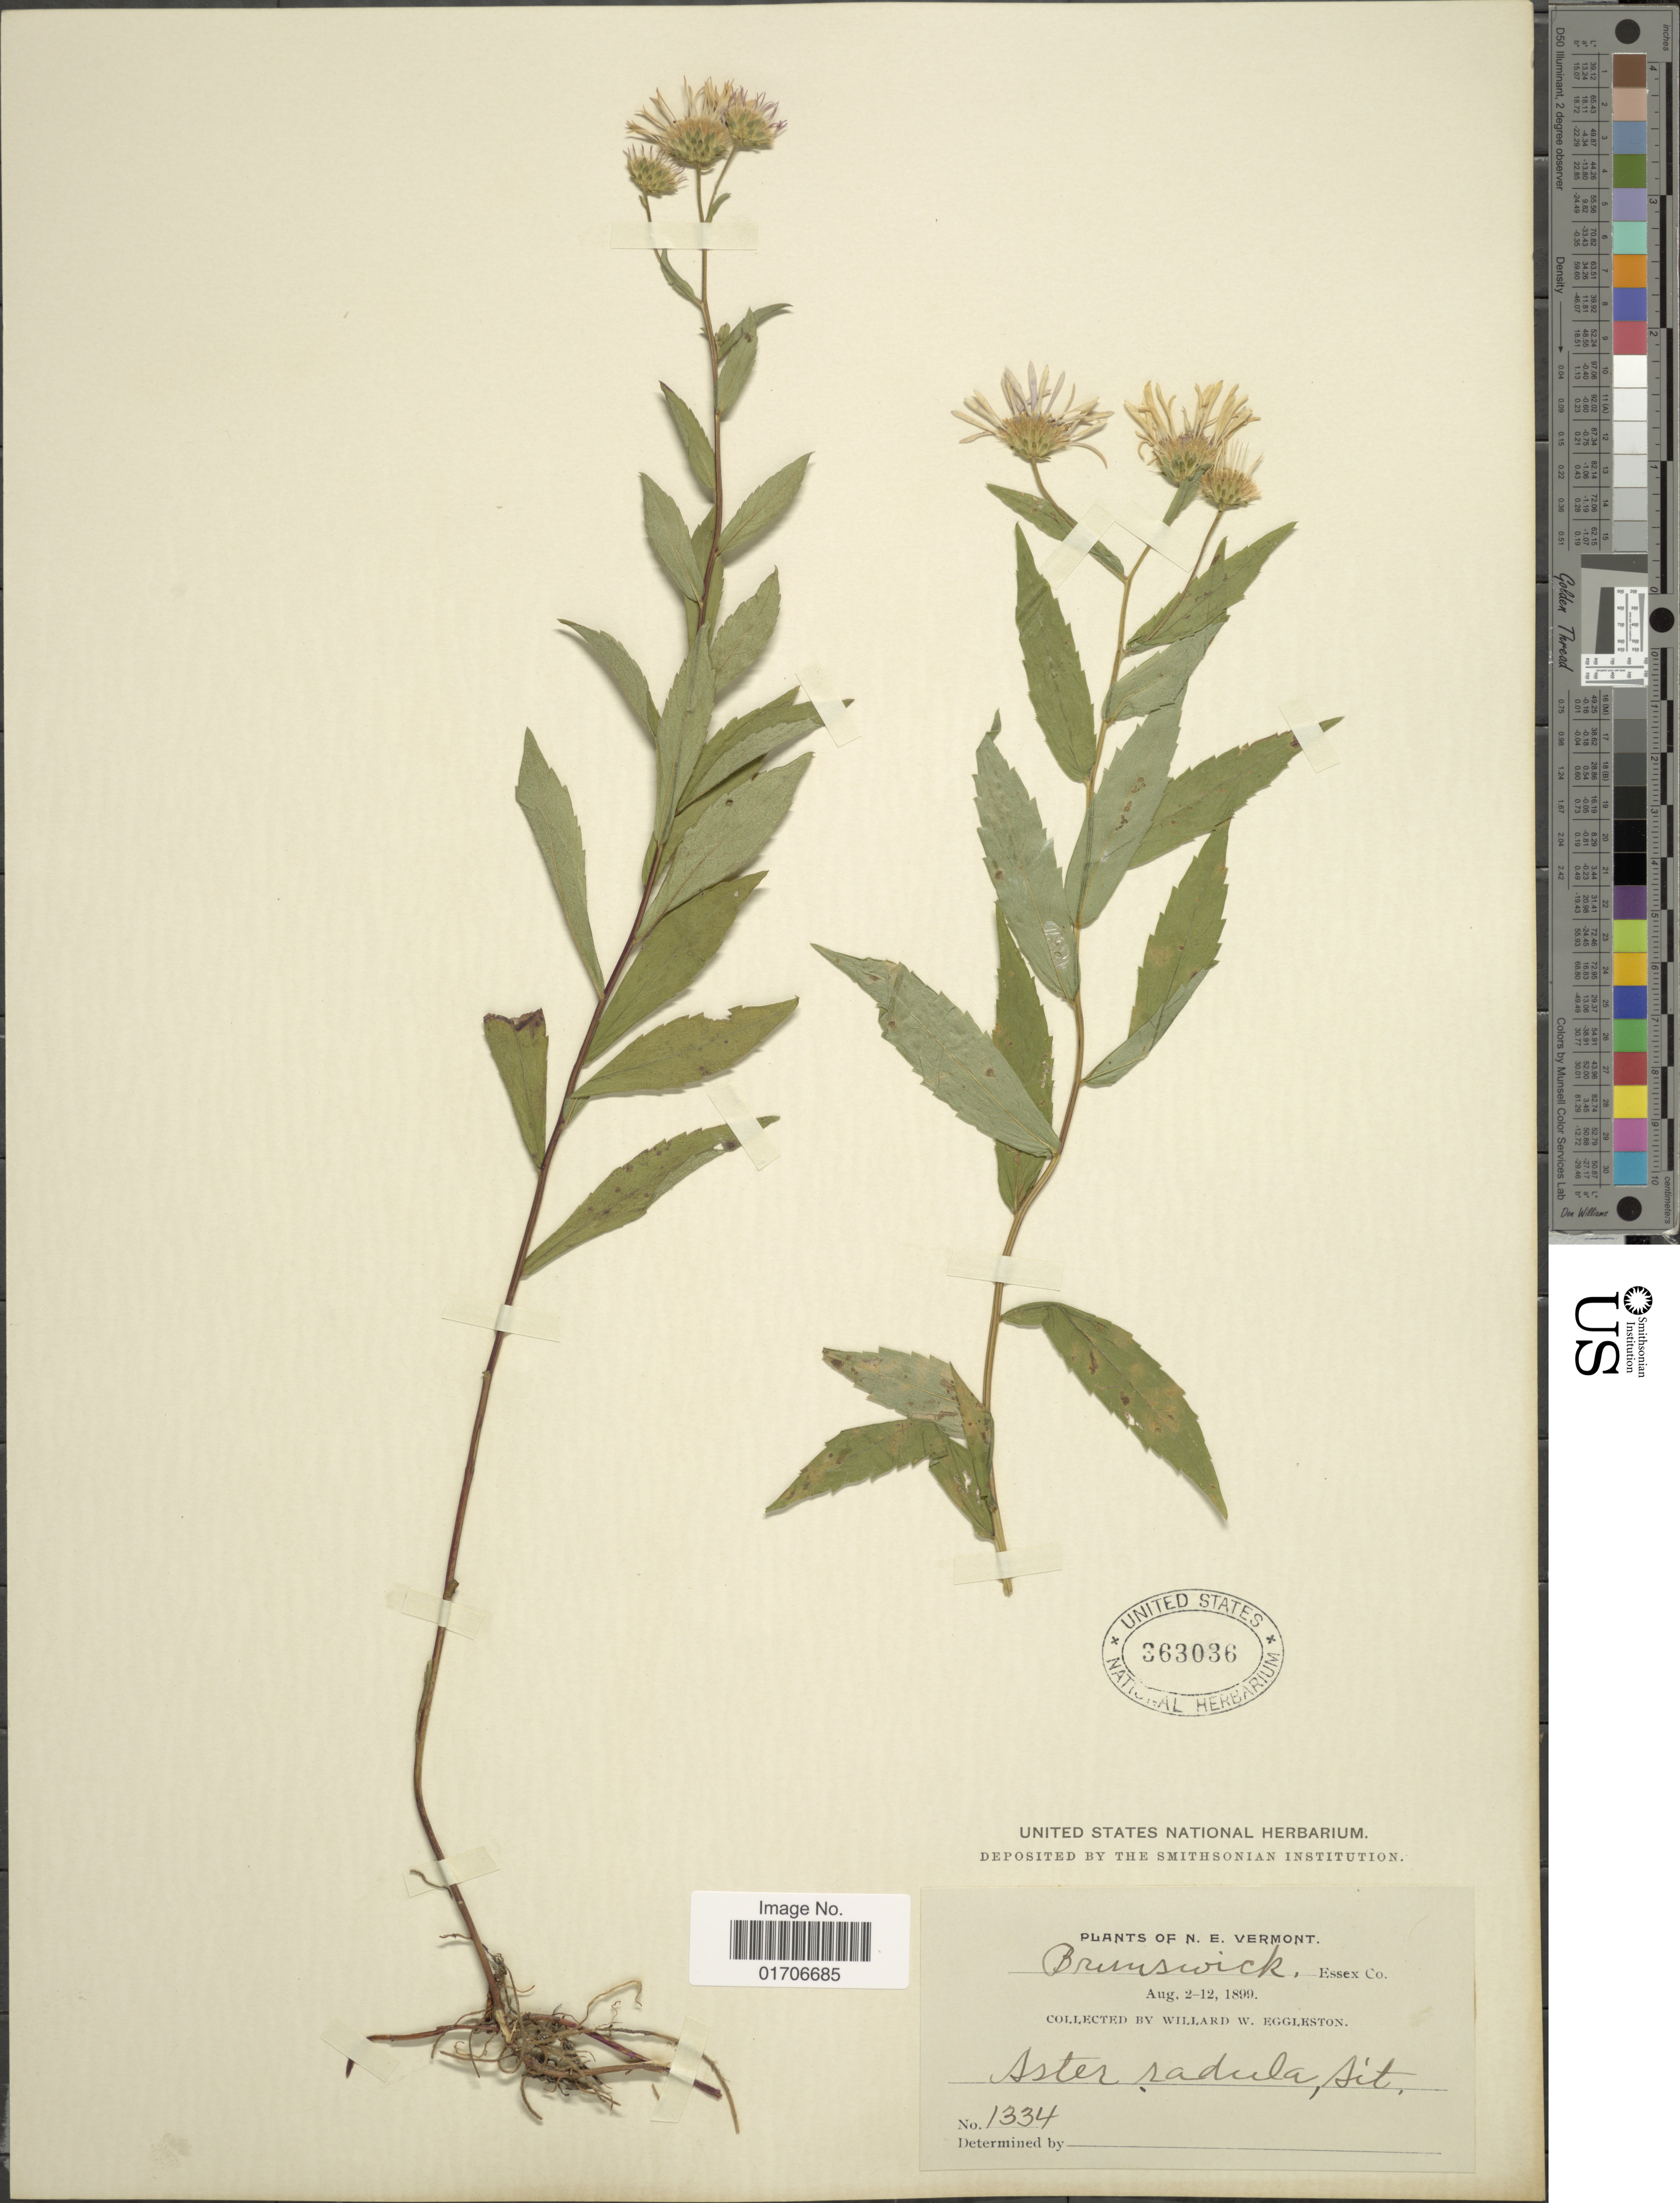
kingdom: Plantae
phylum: Tracheophyta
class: Magnoliopsida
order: Asterales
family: Asteraceae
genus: Eurybia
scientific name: Eurybia radula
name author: (Aiton) G.L. Nesom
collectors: W. W. Eggleston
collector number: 1334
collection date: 1899-08-02/1899-08-12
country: United States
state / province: Vermont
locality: N.E. Vermont. Brunswick, Essex Co.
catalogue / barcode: US 363036